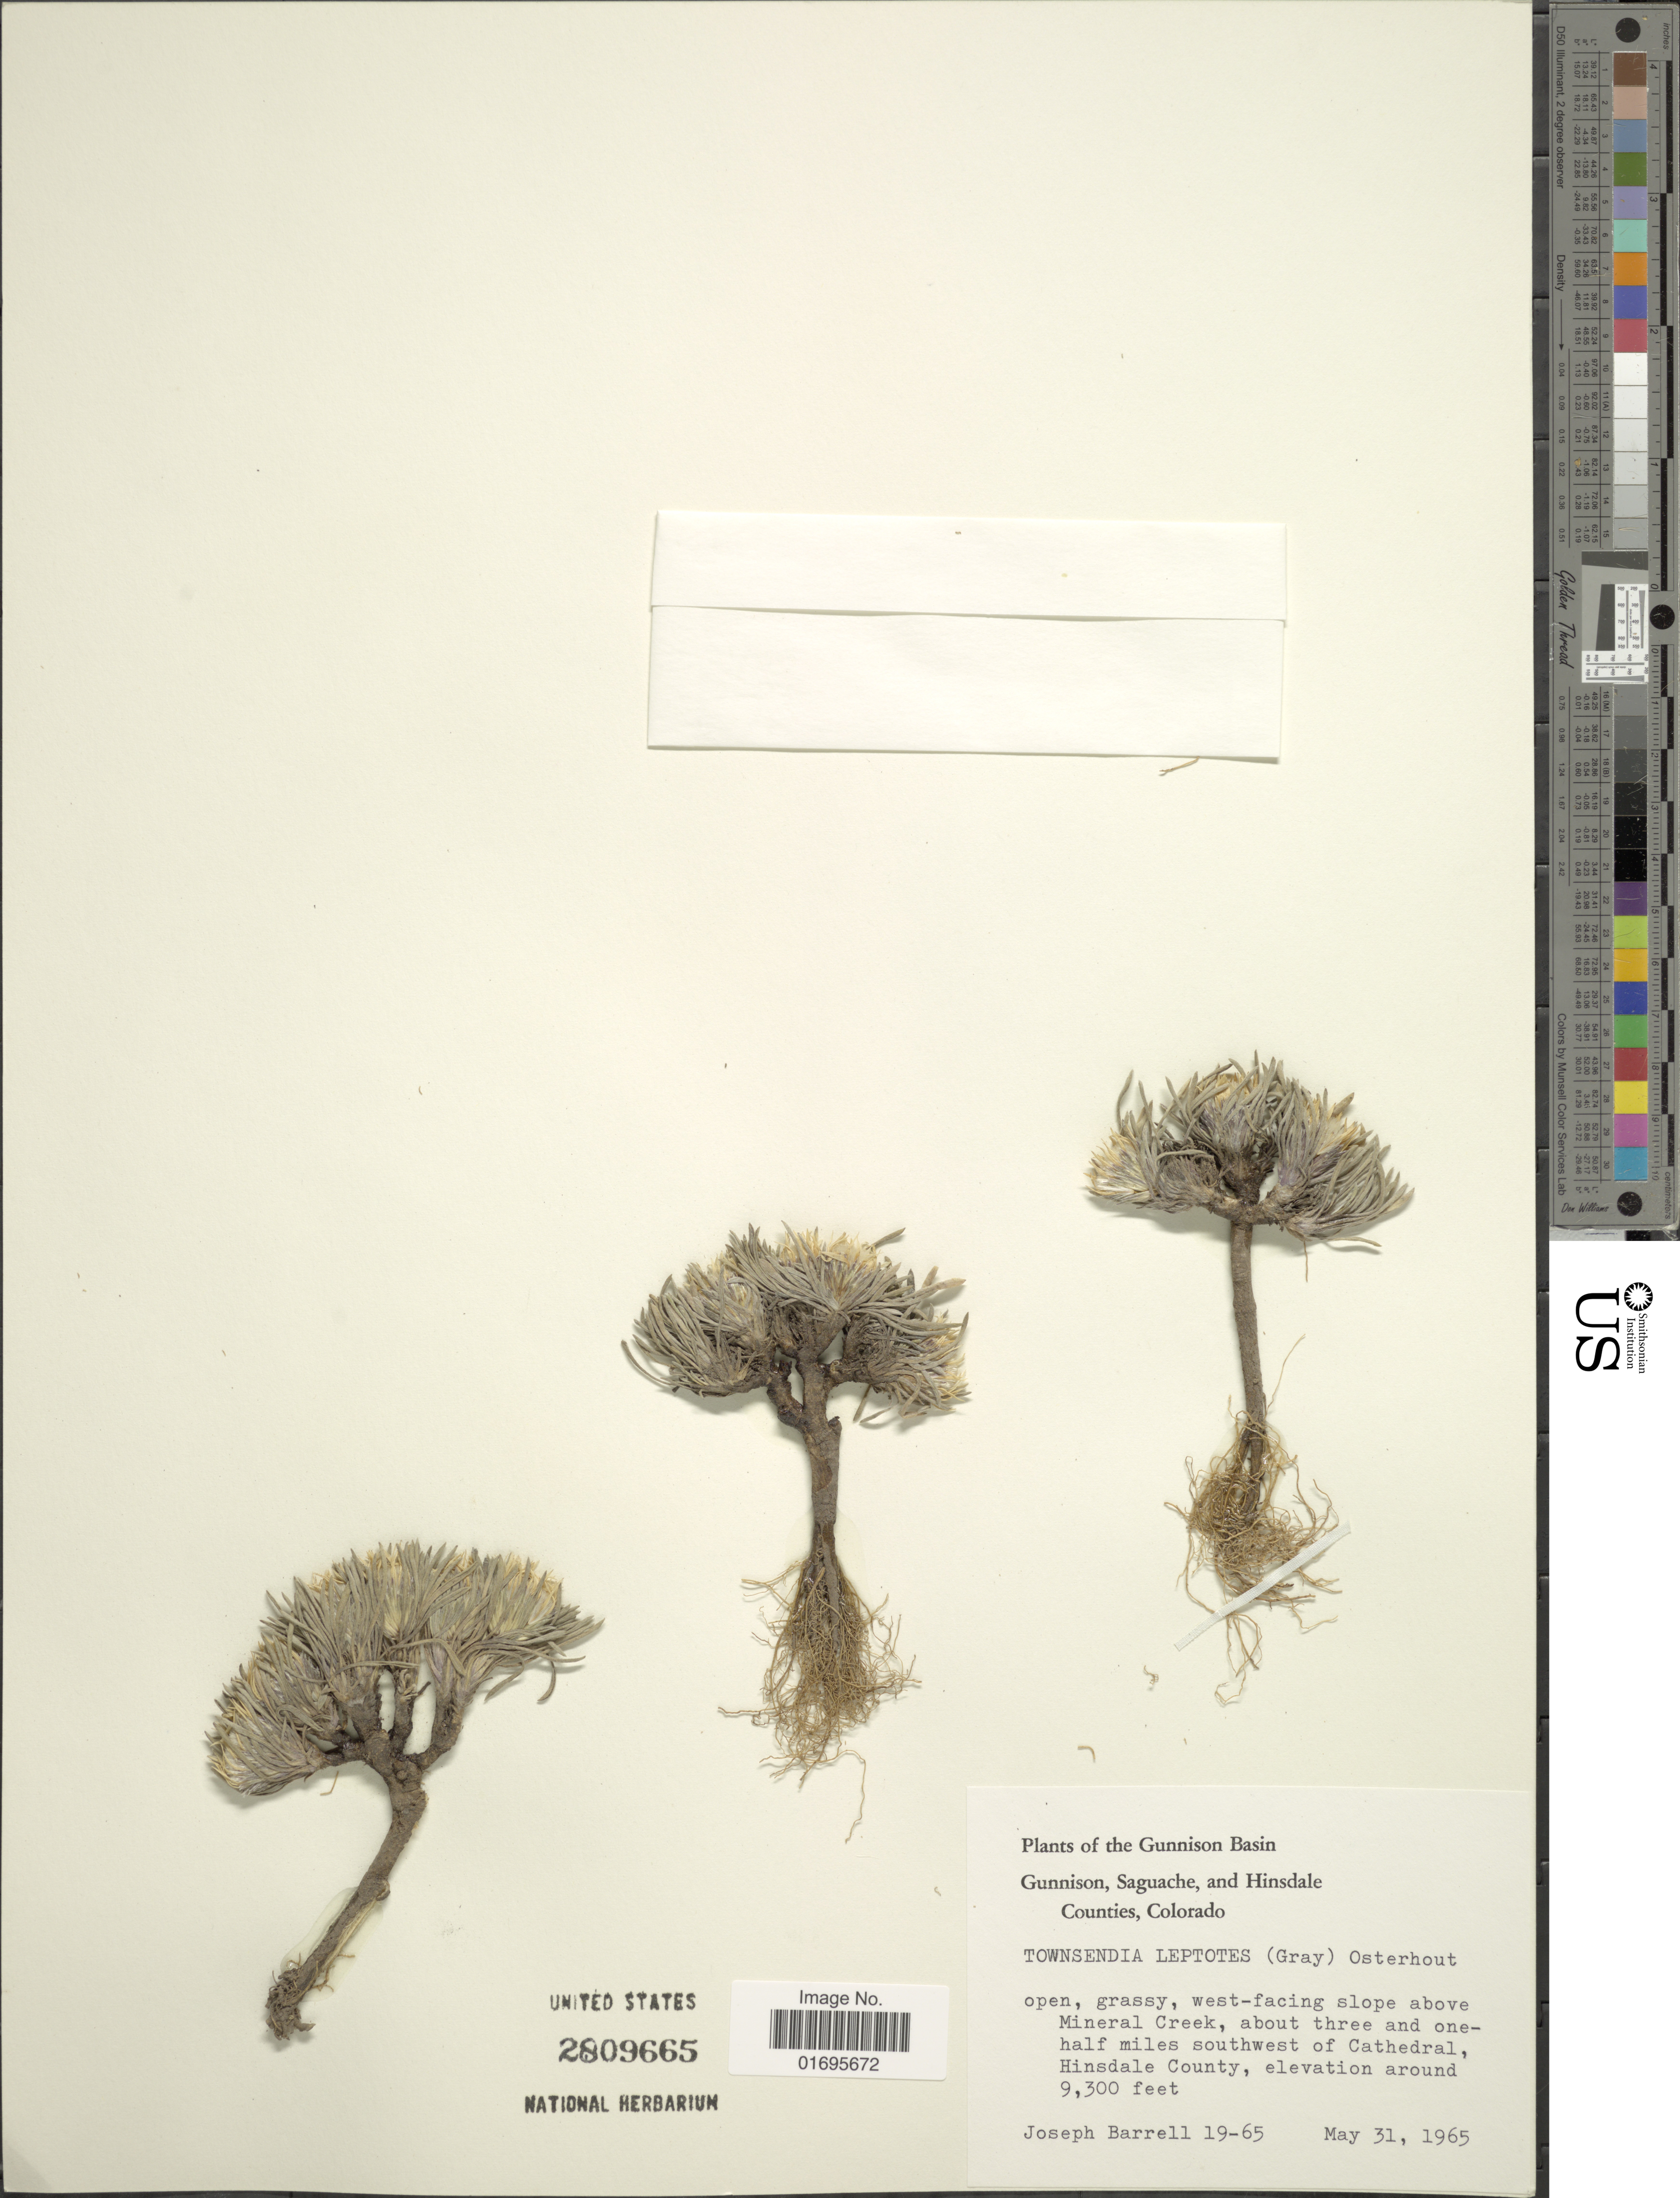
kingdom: Plantae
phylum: Tracheophyta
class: Magnoliopsida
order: Asterales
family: Asteraceae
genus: Townsendia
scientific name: Townsendia leptotes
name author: (A. Gray) Osterh.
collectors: J. Barrell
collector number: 19-65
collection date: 1965-05-31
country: United States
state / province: Colorado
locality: Gunnison Basin, Gunnsion, Saguache, and Hinsdale Counties, open, grassy, west-facing slope above Mineral Creek, abov three and one-half miles southwest of Cathedrale, Hinsdale County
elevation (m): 2835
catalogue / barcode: US 2809665